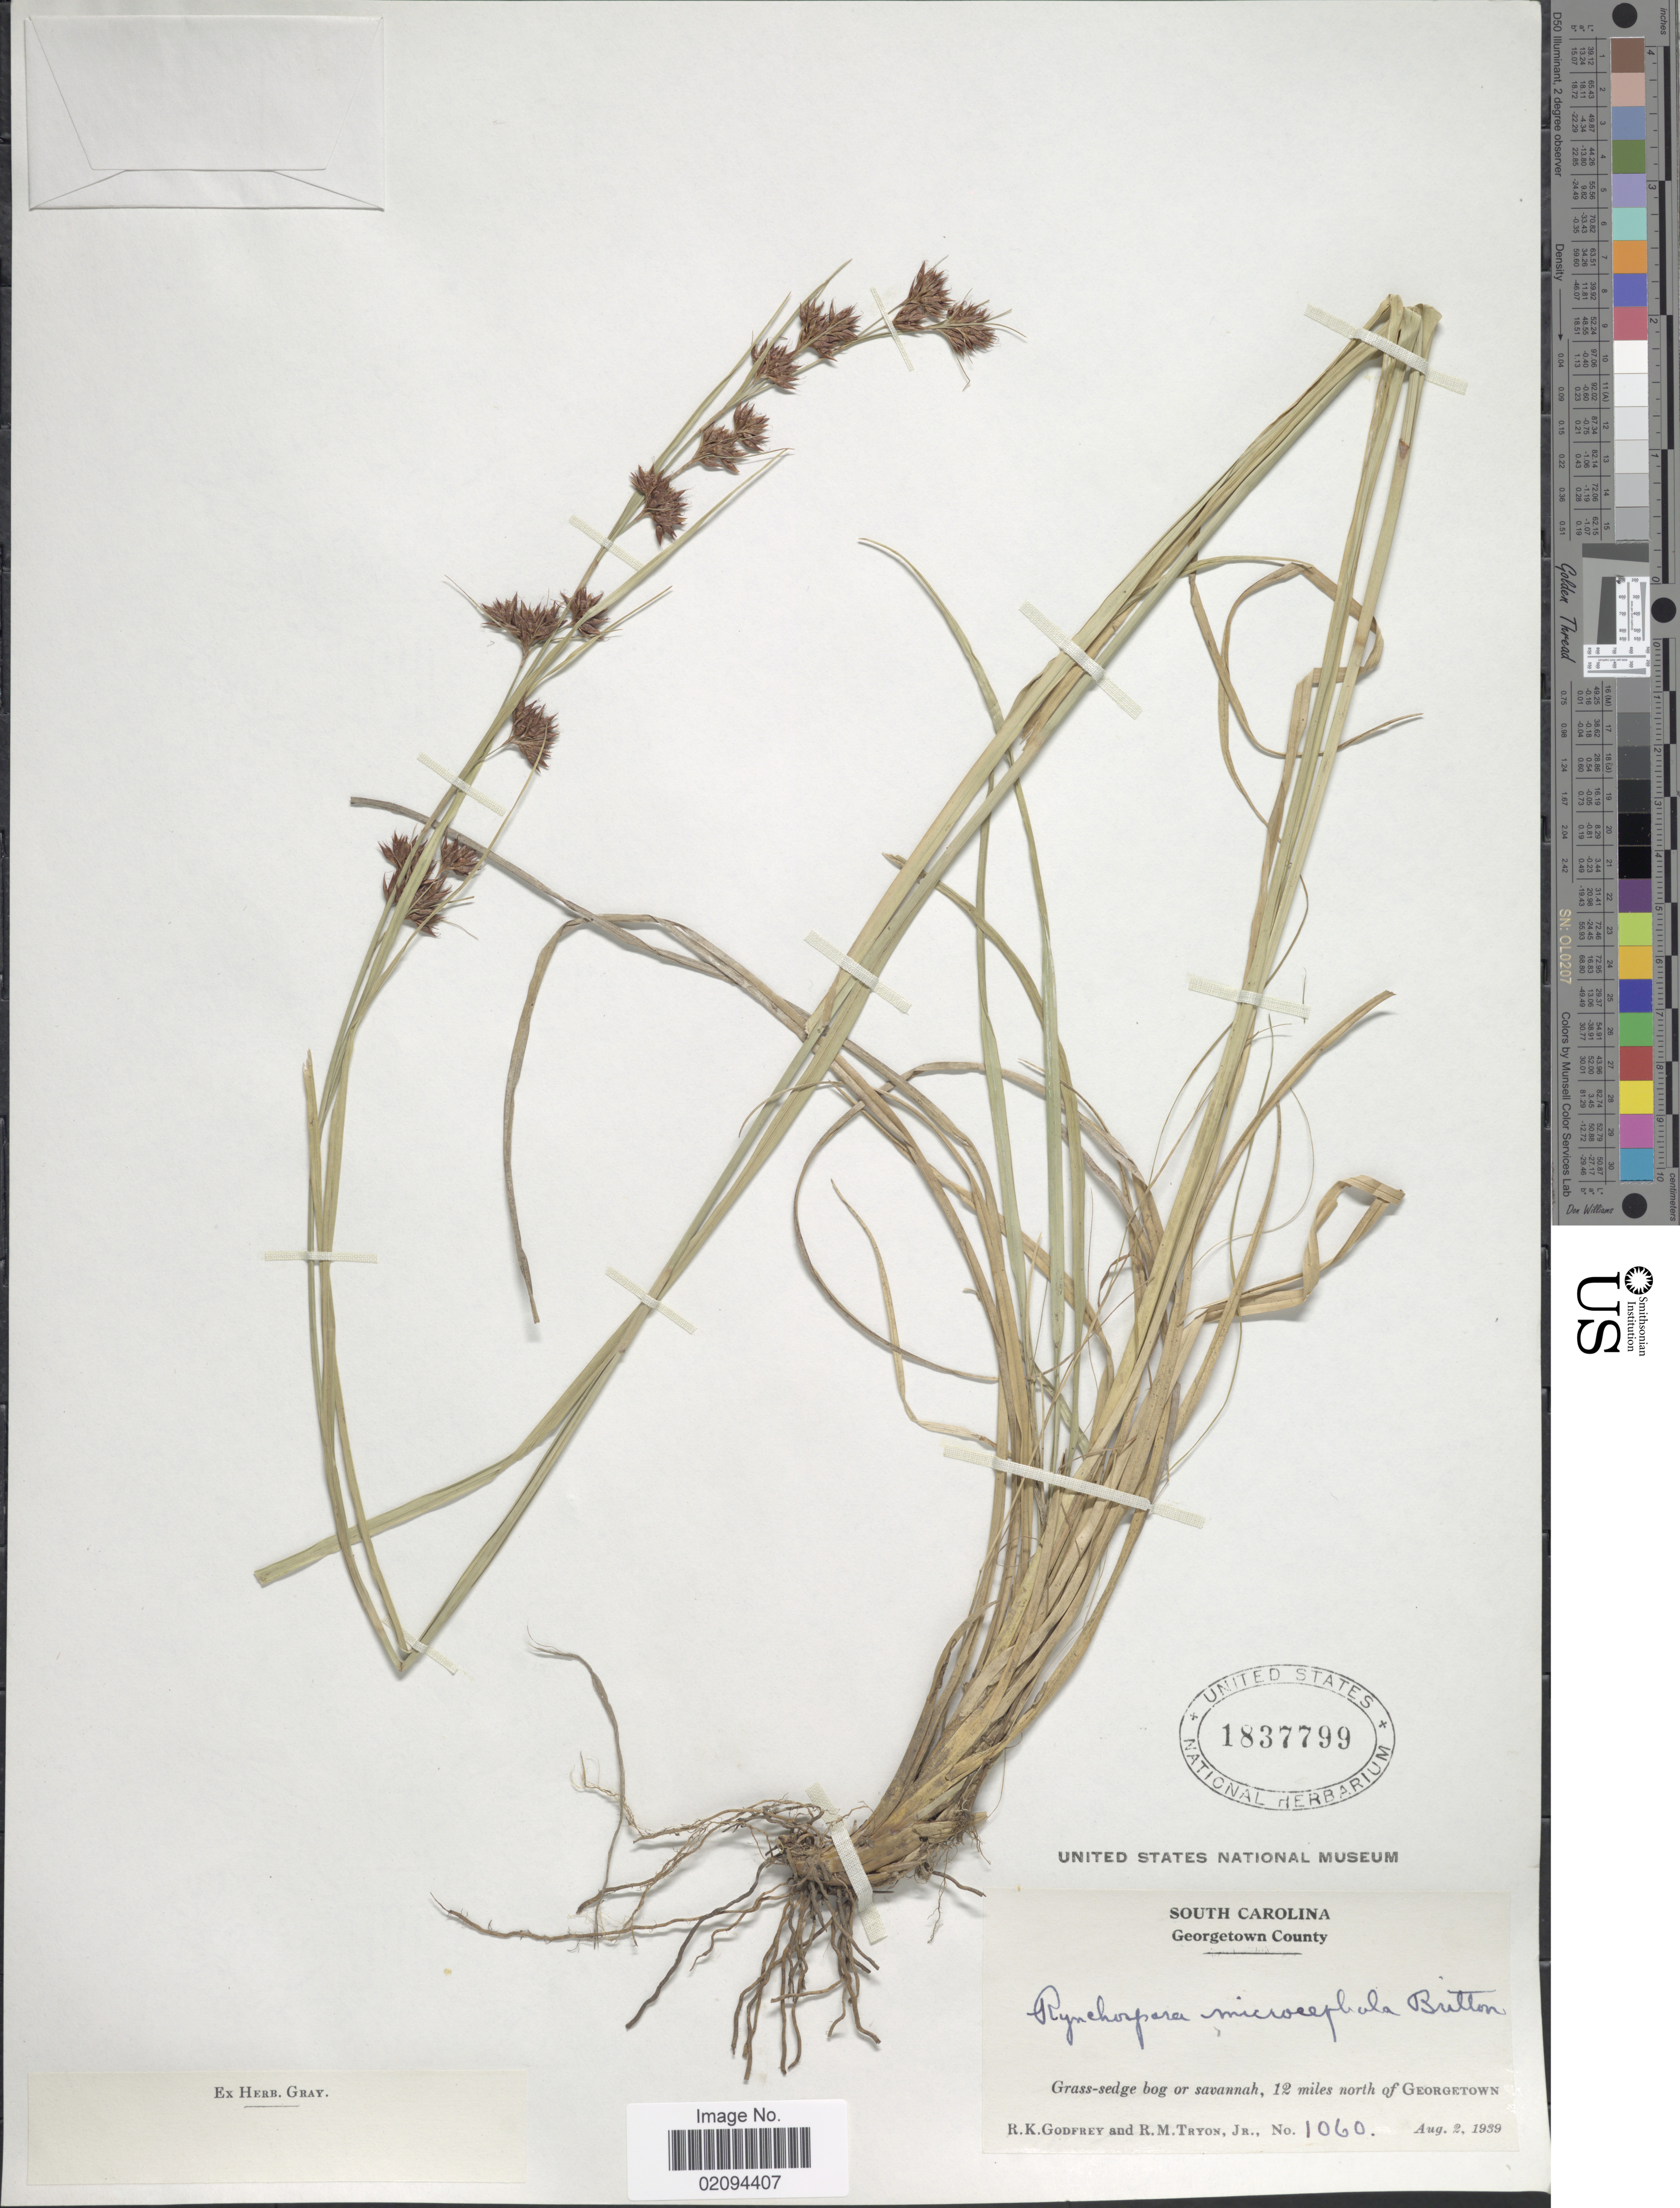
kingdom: Plantae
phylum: Tracheophyta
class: Liliopsida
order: Poales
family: Cyperaceae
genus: Rhynchospora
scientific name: Rhynchospora glomerata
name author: (L.) Vahl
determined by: Naczi, R. F. C.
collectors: R. K. Godfrey & R. M. Tryon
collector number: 1060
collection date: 1939-08-02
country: United States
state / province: South Carolina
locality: Georgetown County. Grass-sedge bog or savannah, 12 miles north of Georgetown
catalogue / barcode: US 1837799